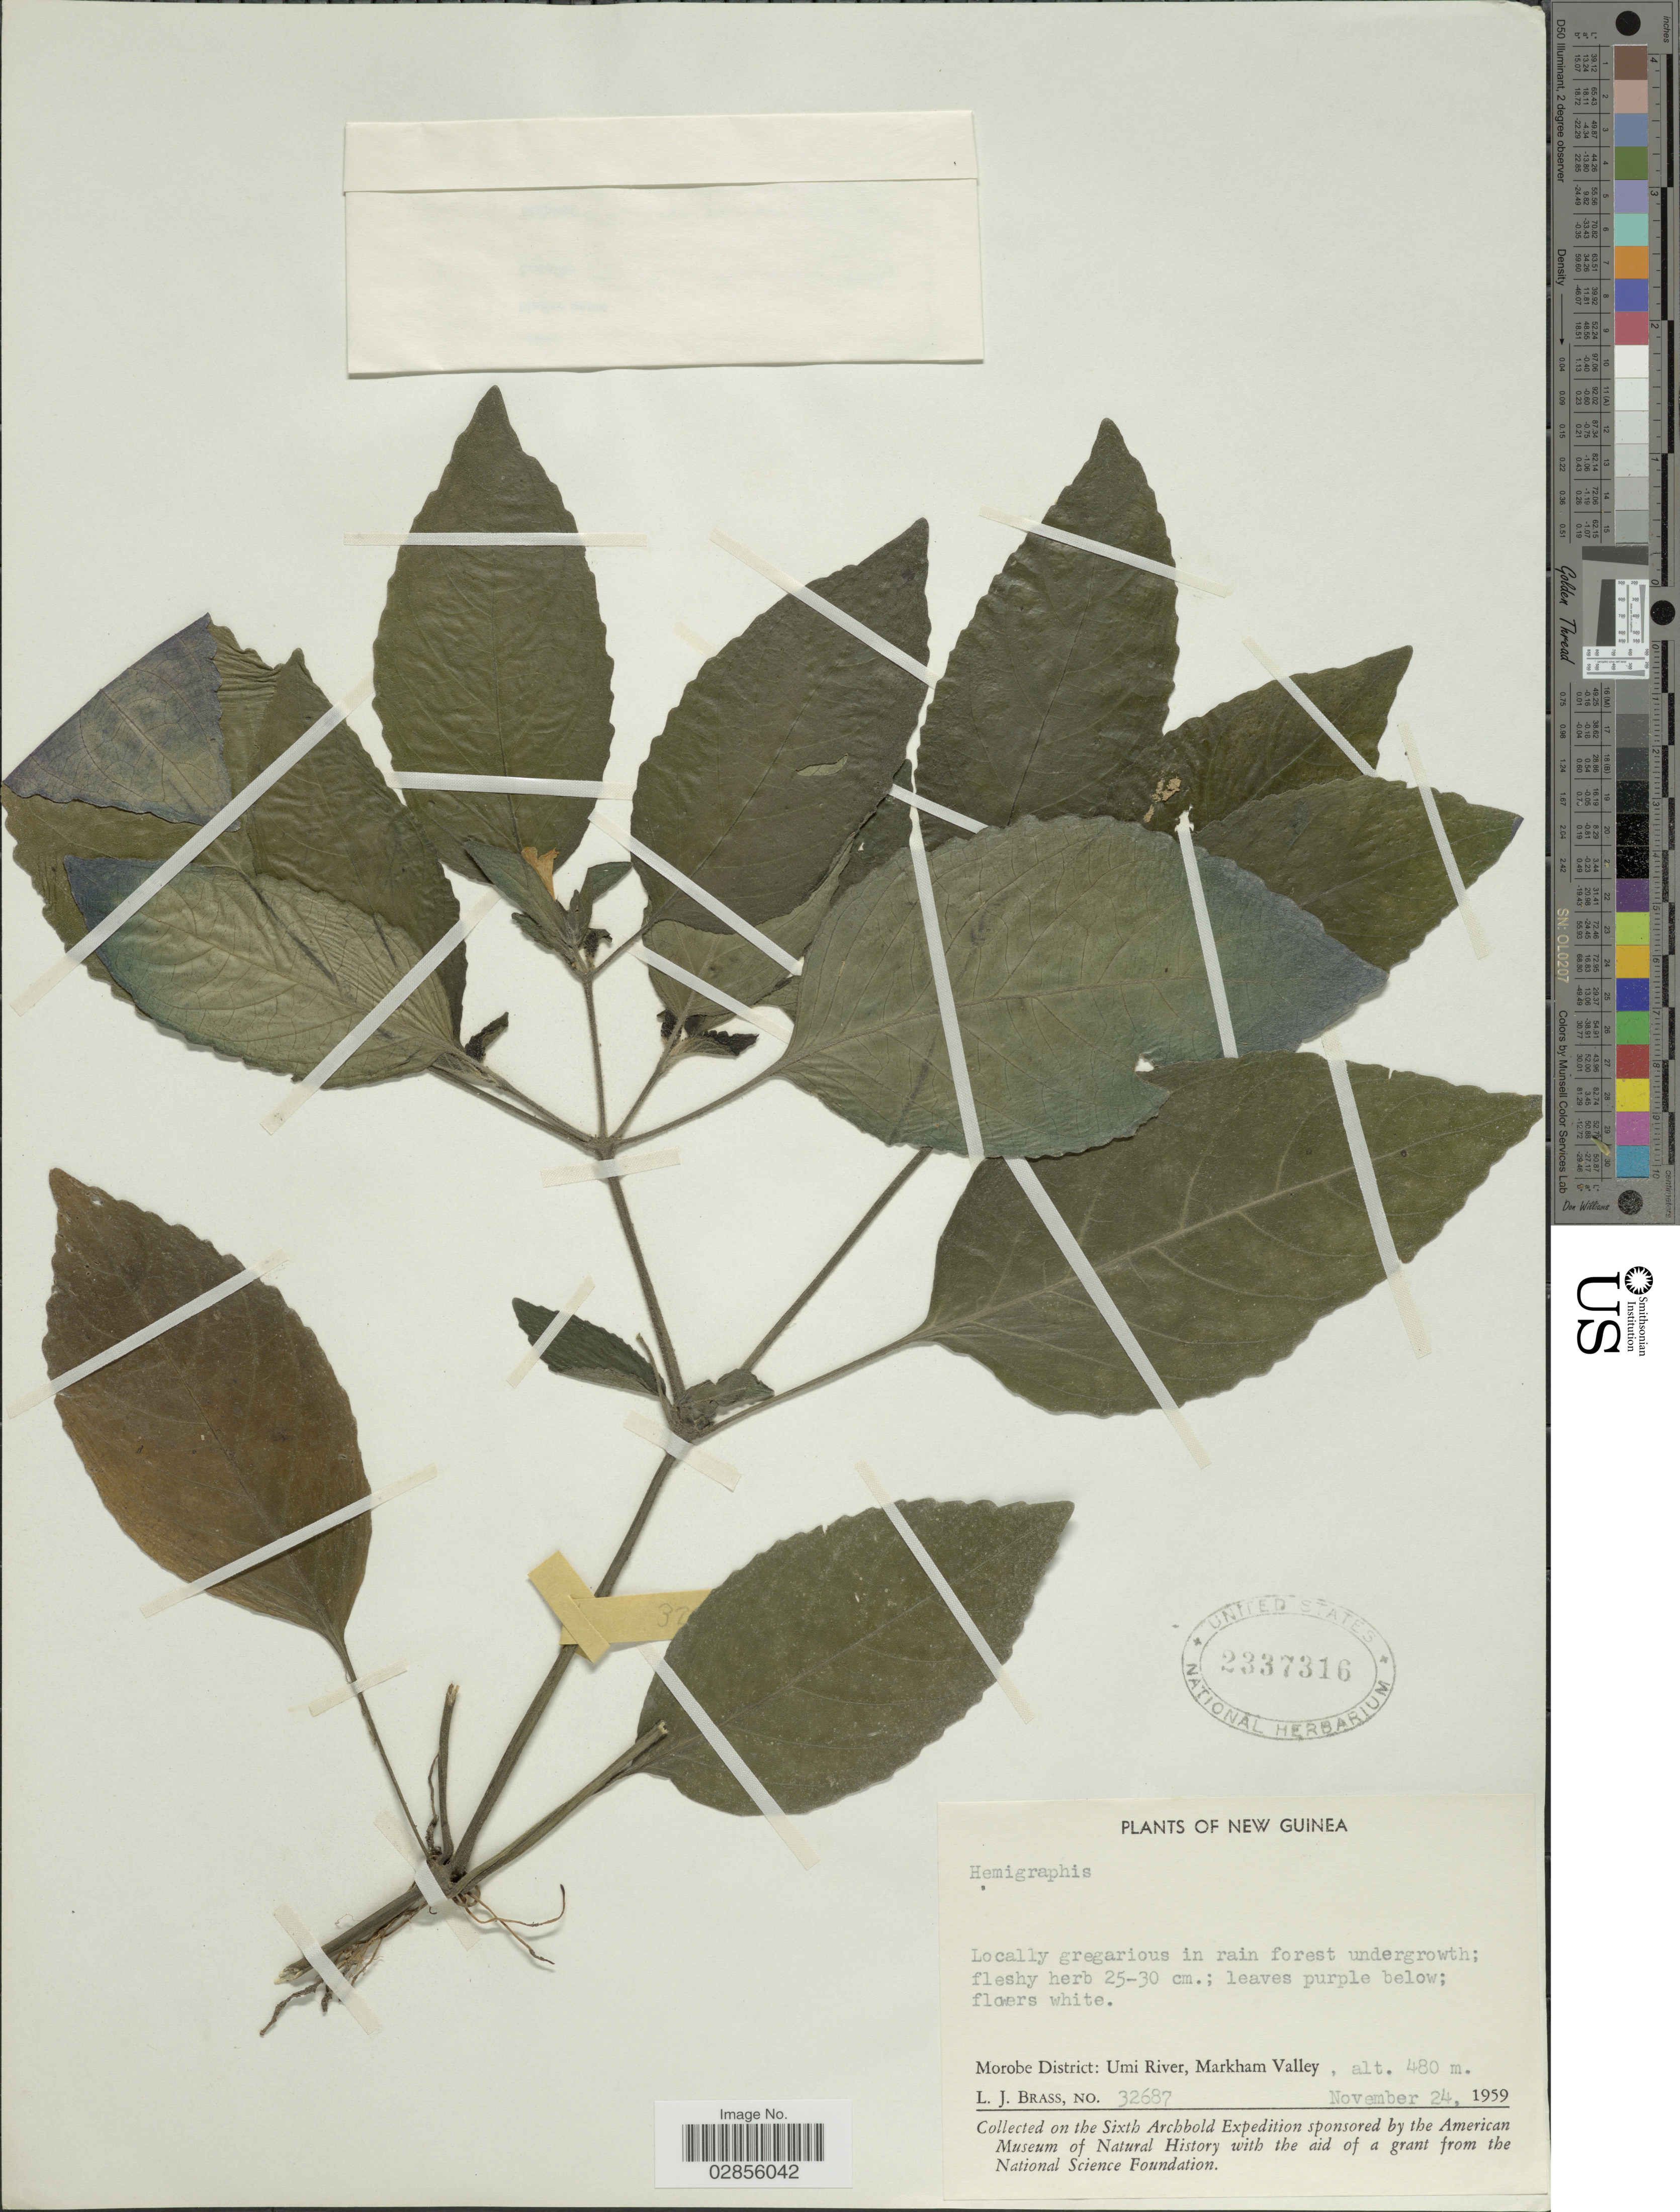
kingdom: Plantae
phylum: Tracheophyta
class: Magnoliopsida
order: Lamiales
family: Acanthaceae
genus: Strobilanthes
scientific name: Strobilanthes sp.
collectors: L. J. Brass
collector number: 32687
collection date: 1959-11-24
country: Papua New Guinea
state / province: Morobe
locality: New Guinea. Morobe District: Umi River, Markham Valley.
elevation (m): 480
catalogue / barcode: US 2337316